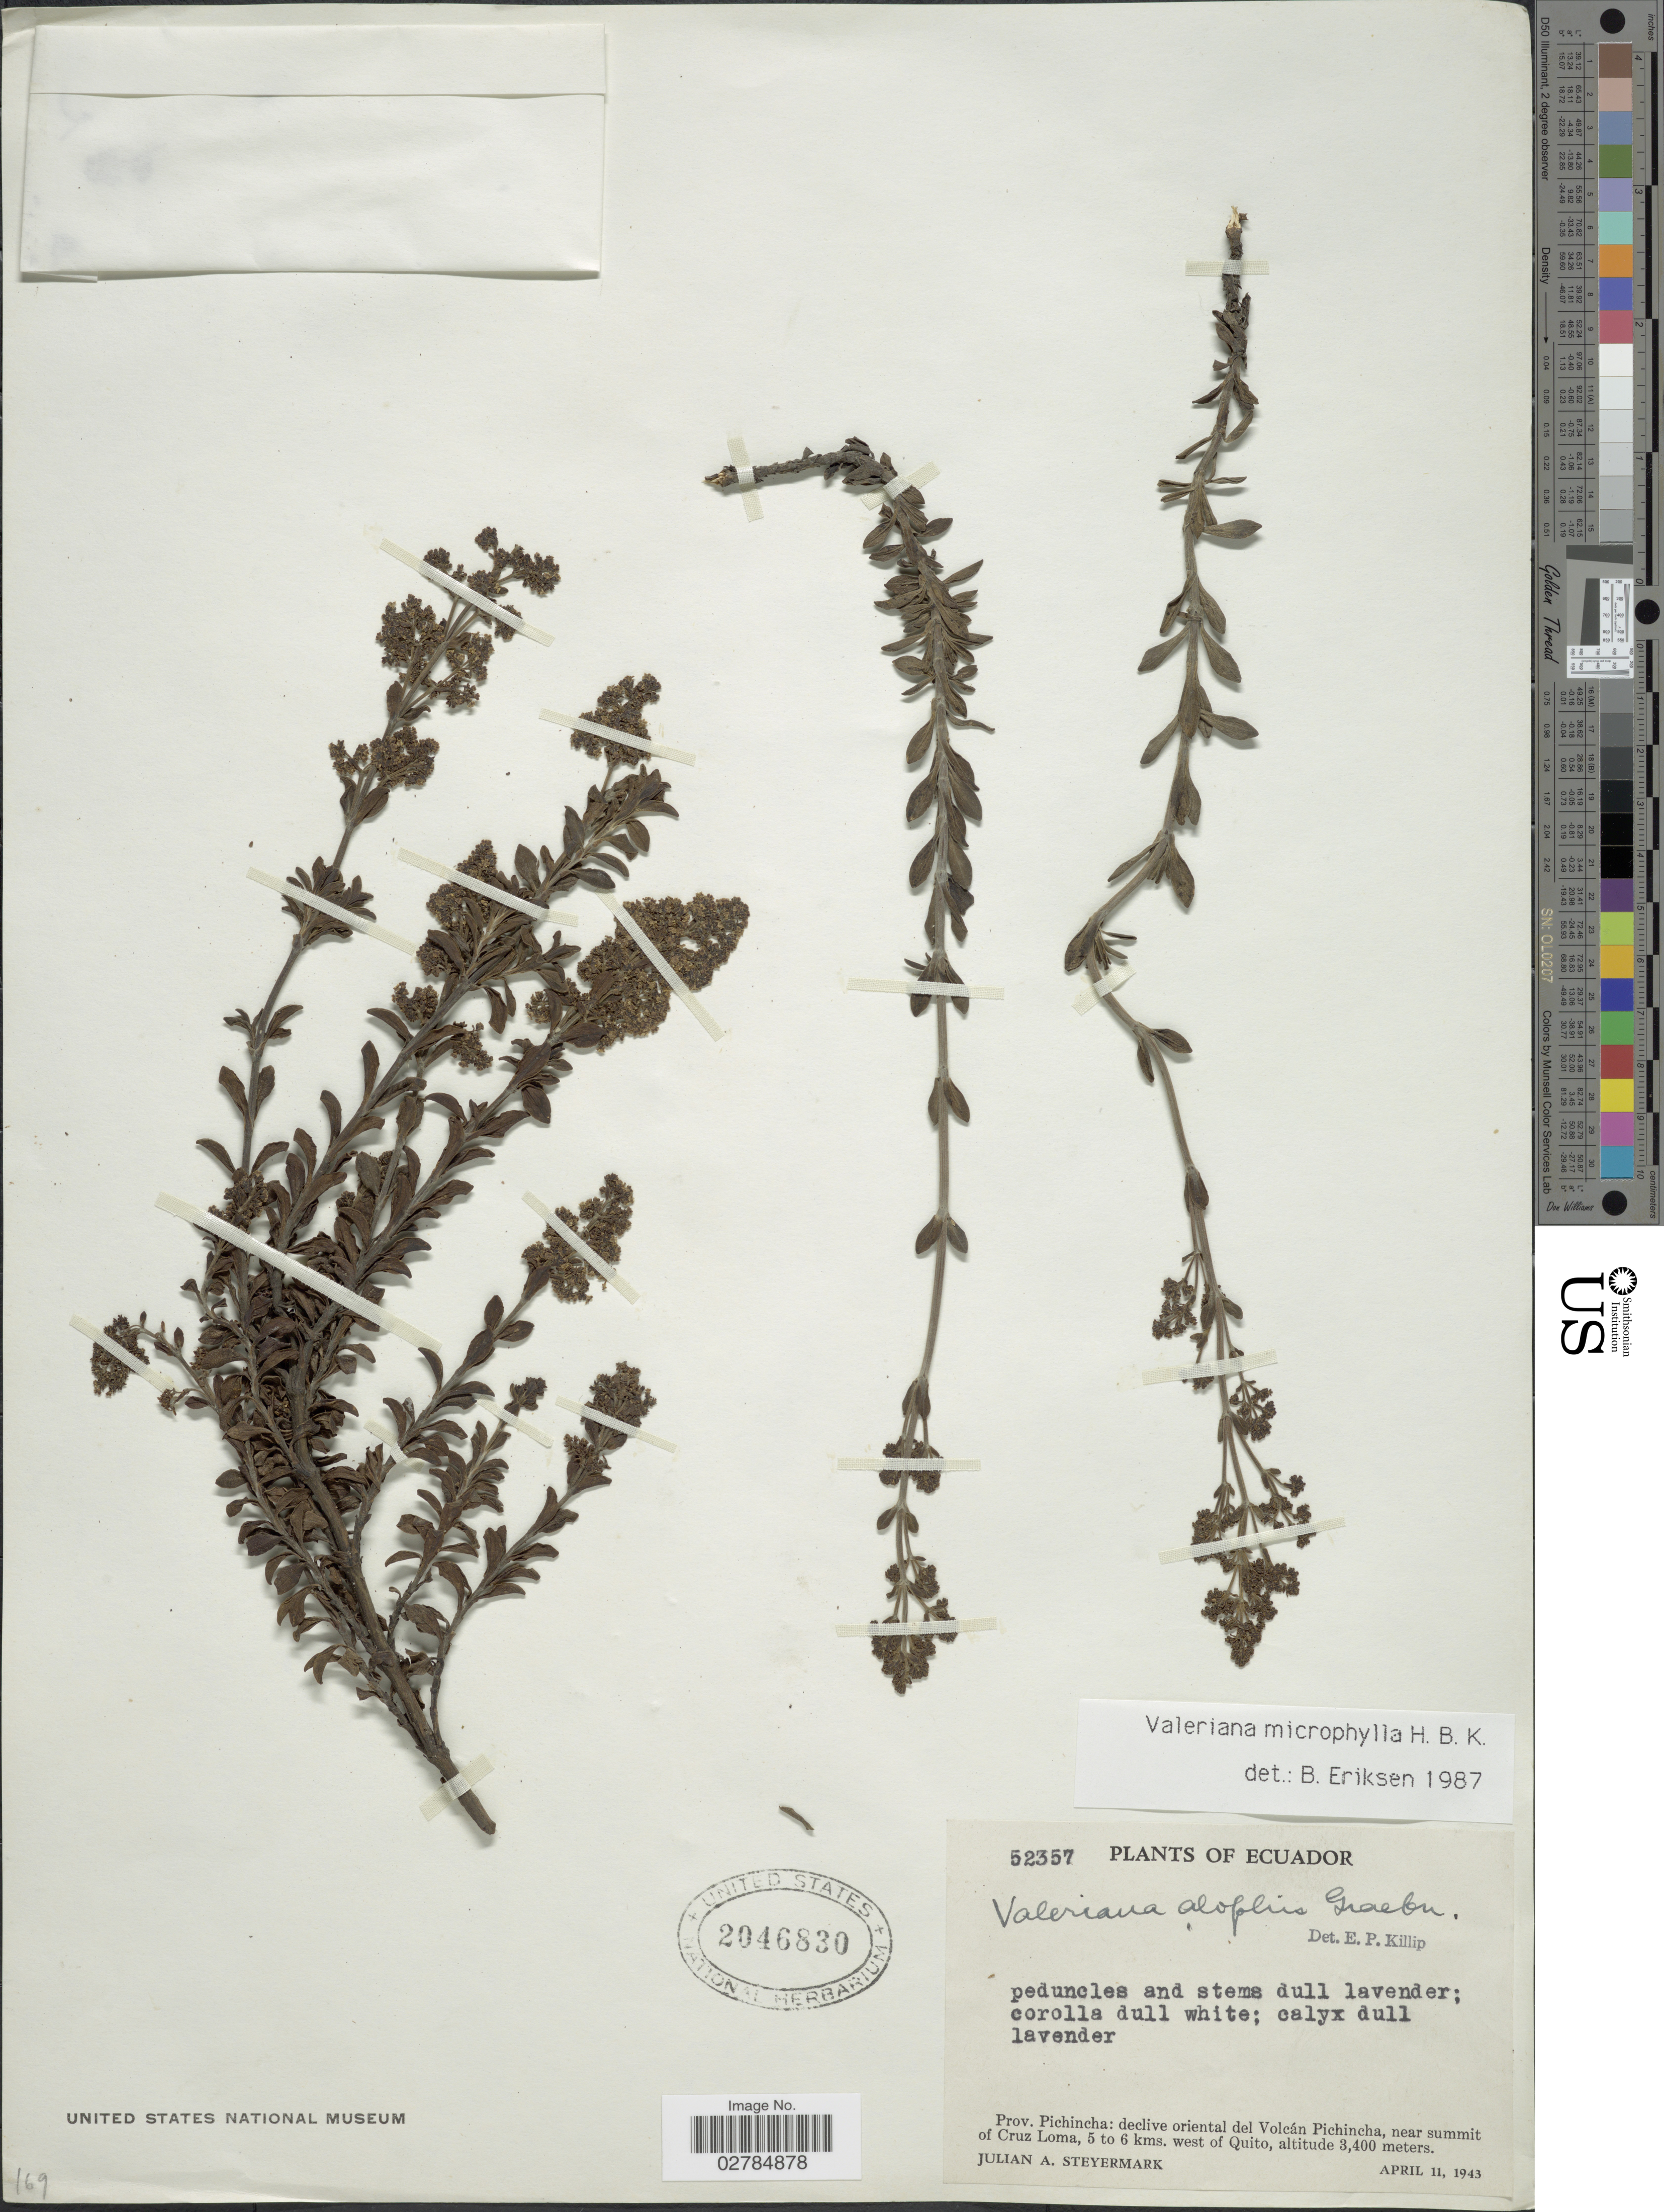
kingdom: Plantae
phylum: Tracheophyta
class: Magnoliopsida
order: Dipsacales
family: Caprifoliaceae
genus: Valeriana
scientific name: Valeriana microphylla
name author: Kunth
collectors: J. Steyermark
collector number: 52357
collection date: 1943-04-11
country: Ecuador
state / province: Pichincha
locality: Declive oriental del Volcán Pichincha, near summit of Cruz Loma, 5 to 6 kms. west of Quito.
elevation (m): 3400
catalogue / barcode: US 2046830